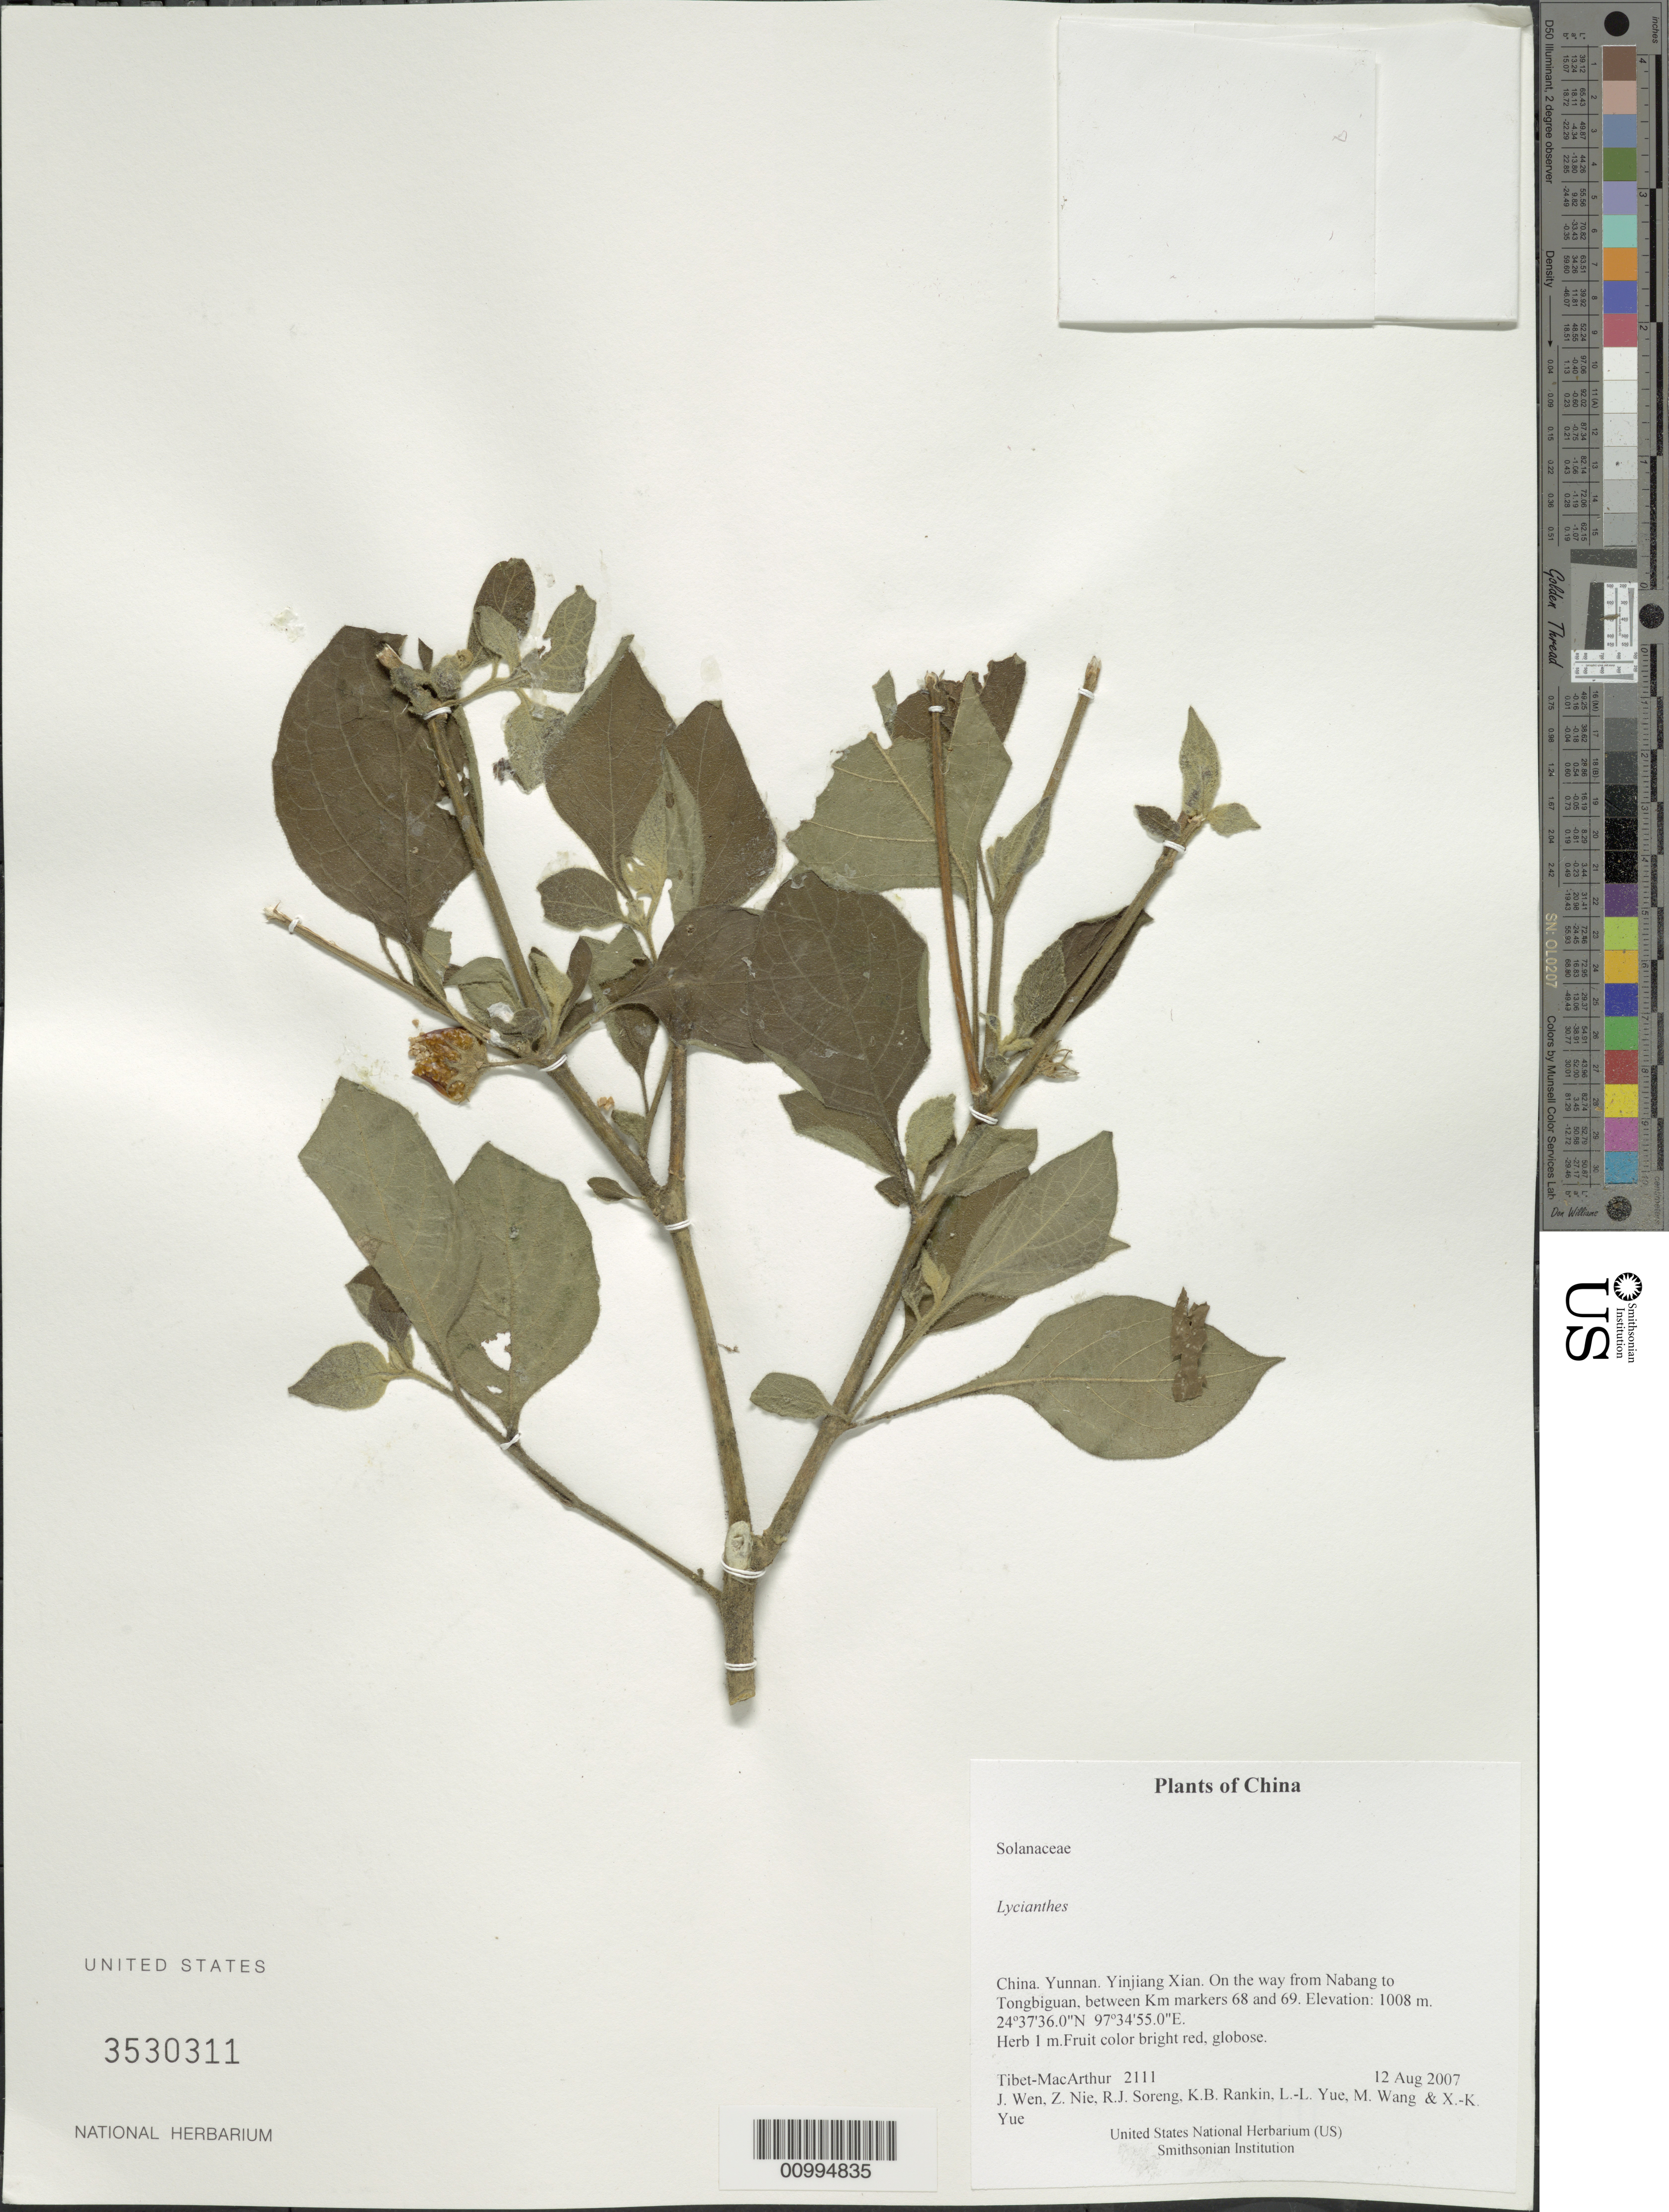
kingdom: Plantae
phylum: Tracheophyta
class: Magnoliopsida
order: Solanales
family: Solanaceae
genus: Lycianthes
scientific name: Lycianthes sp.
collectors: Tibet-MacArthur, J. Wen, Z. Nie, R. J. Soreng, K. Rankin, L. Yue, M. Wang & X. Yue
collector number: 2111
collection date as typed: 12 Aug 2007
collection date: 2007-08-12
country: China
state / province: Yunnan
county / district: Yinjiang Xian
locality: On the way from Nabang to Tongbiguan, between Km markers 68 and 69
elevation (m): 1008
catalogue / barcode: US 3530311